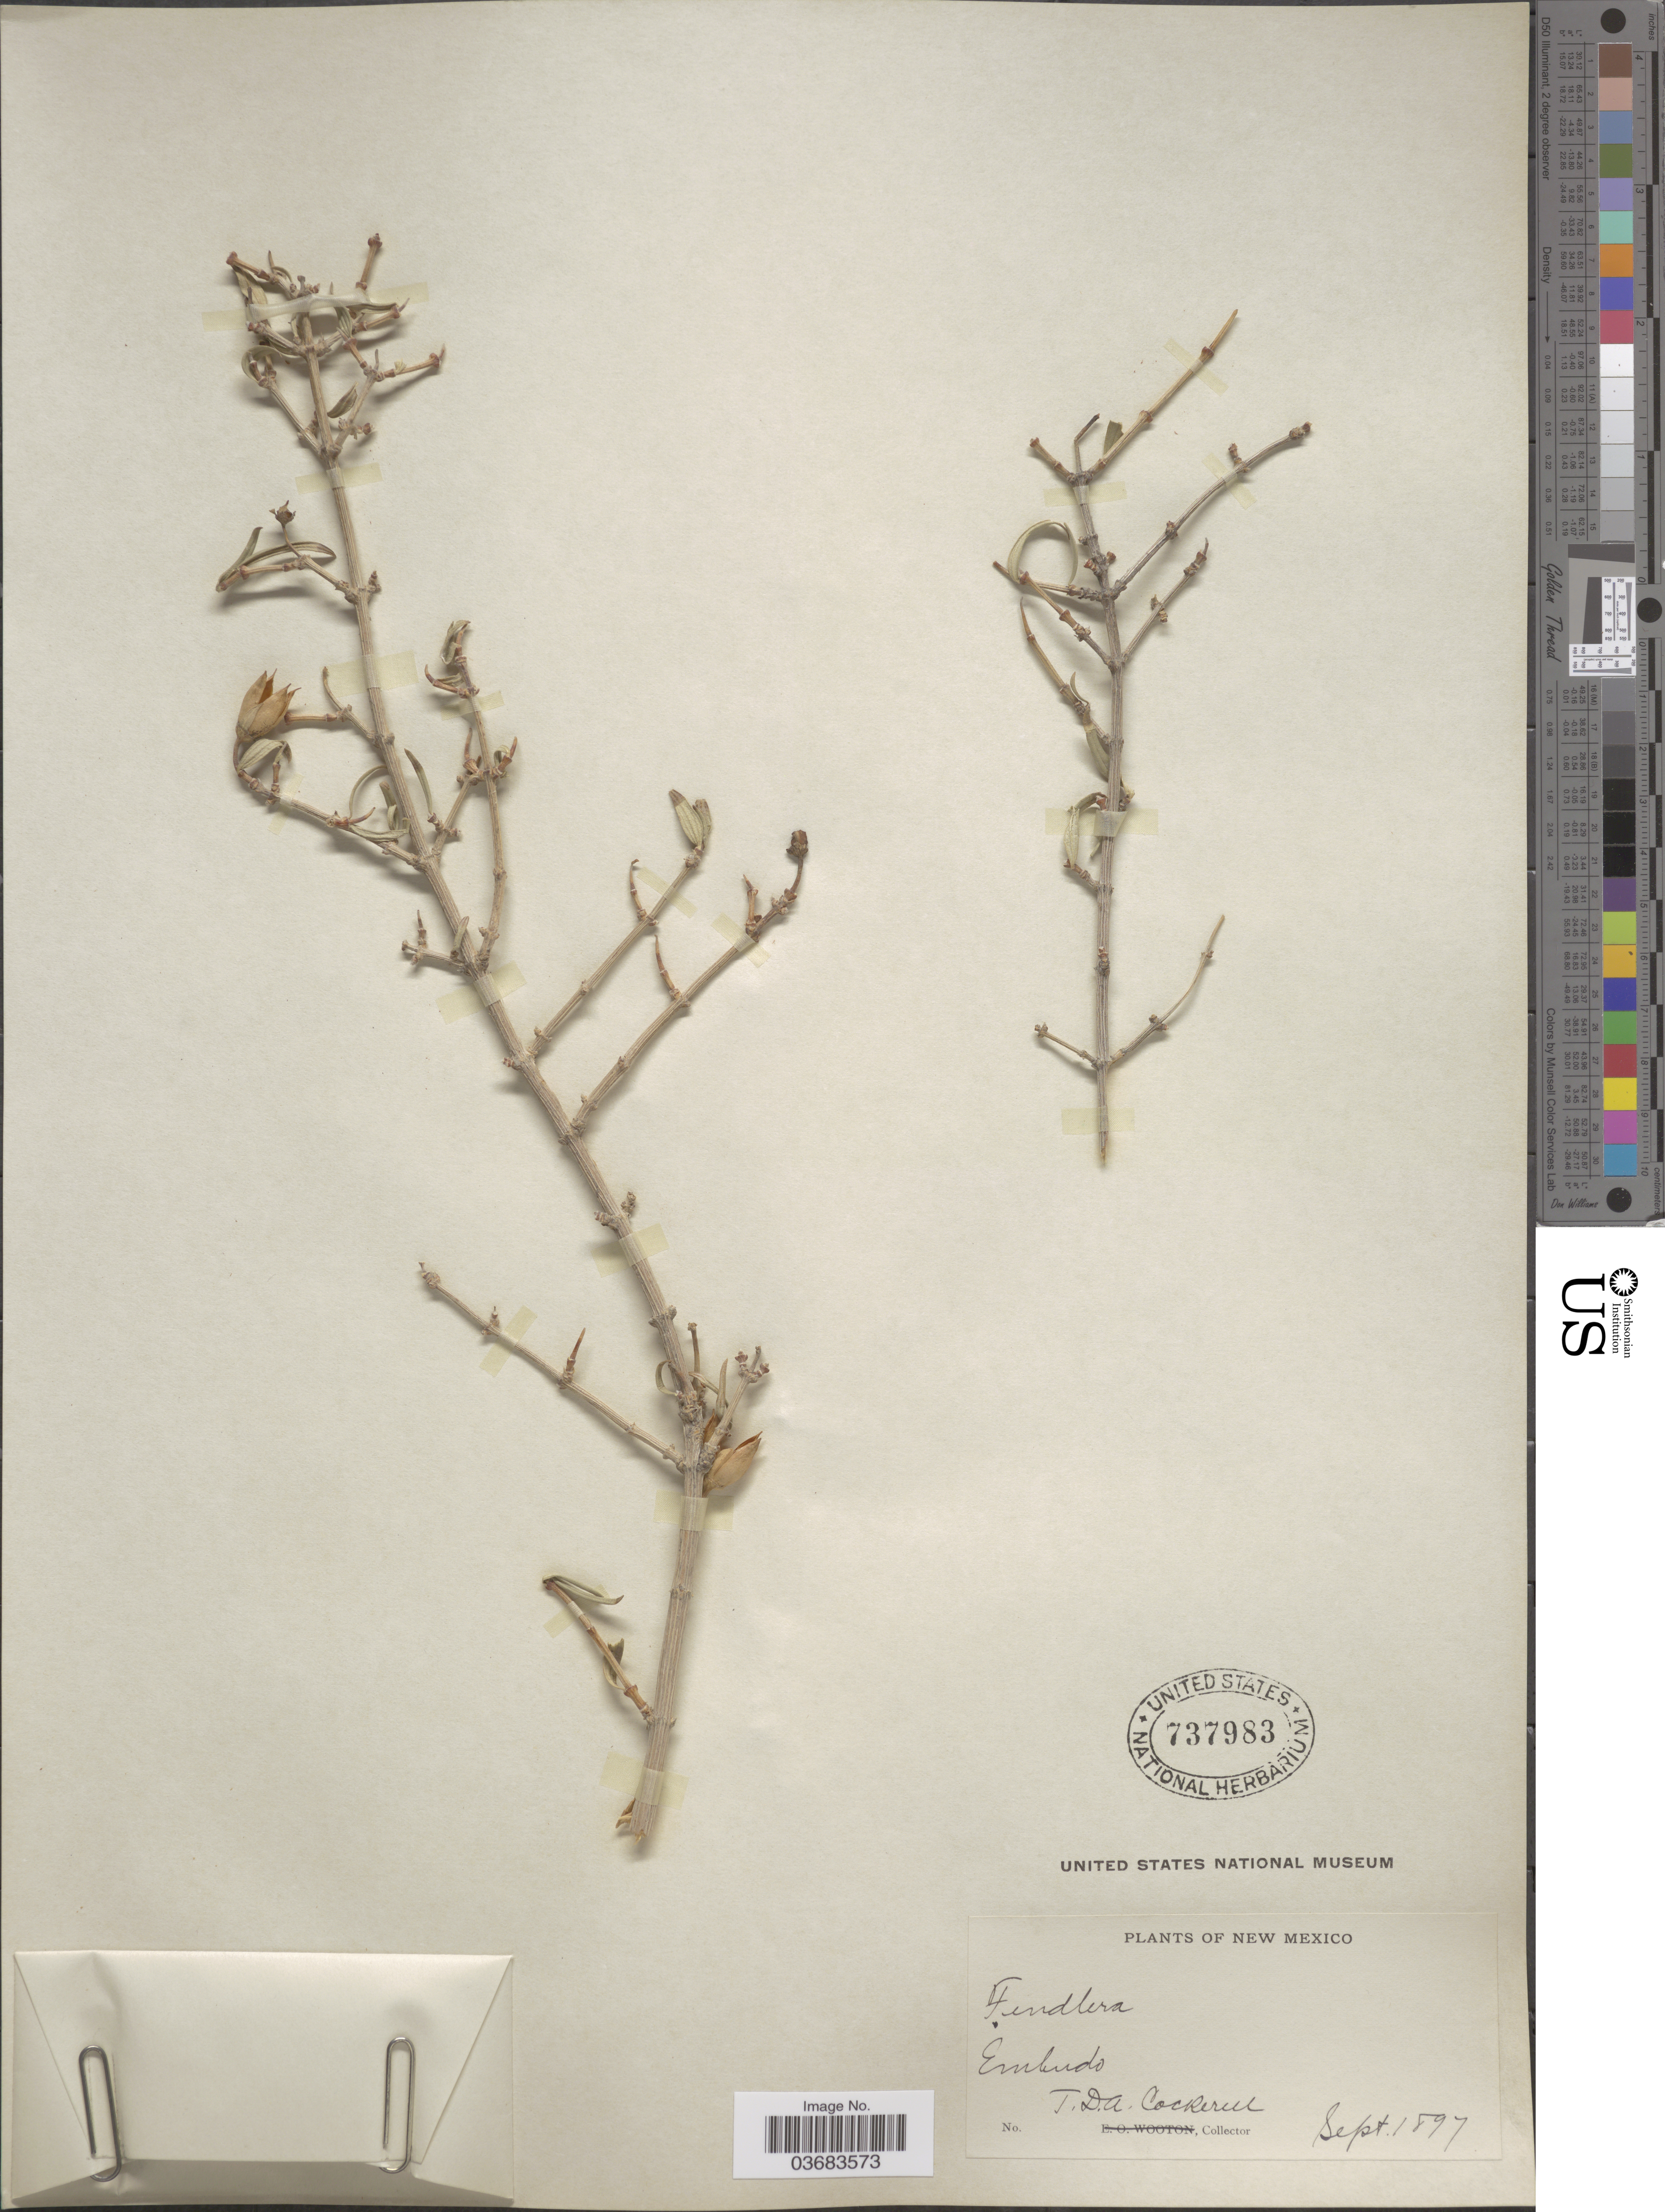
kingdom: Plantae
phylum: Tracheophyta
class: Magnoliopsida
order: Cornales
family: Hydrangeaceae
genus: Fendlera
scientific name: Fendlera rupicola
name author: Englem. & A. Gray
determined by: Strong, Mark T., (BOT), Smithsonian Institution - National Museum of Natural History (UNITED STATES)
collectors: T. Cockerell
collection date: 1897-09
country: United States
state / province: New Mexico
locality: Embudo.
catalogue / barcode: US 737983